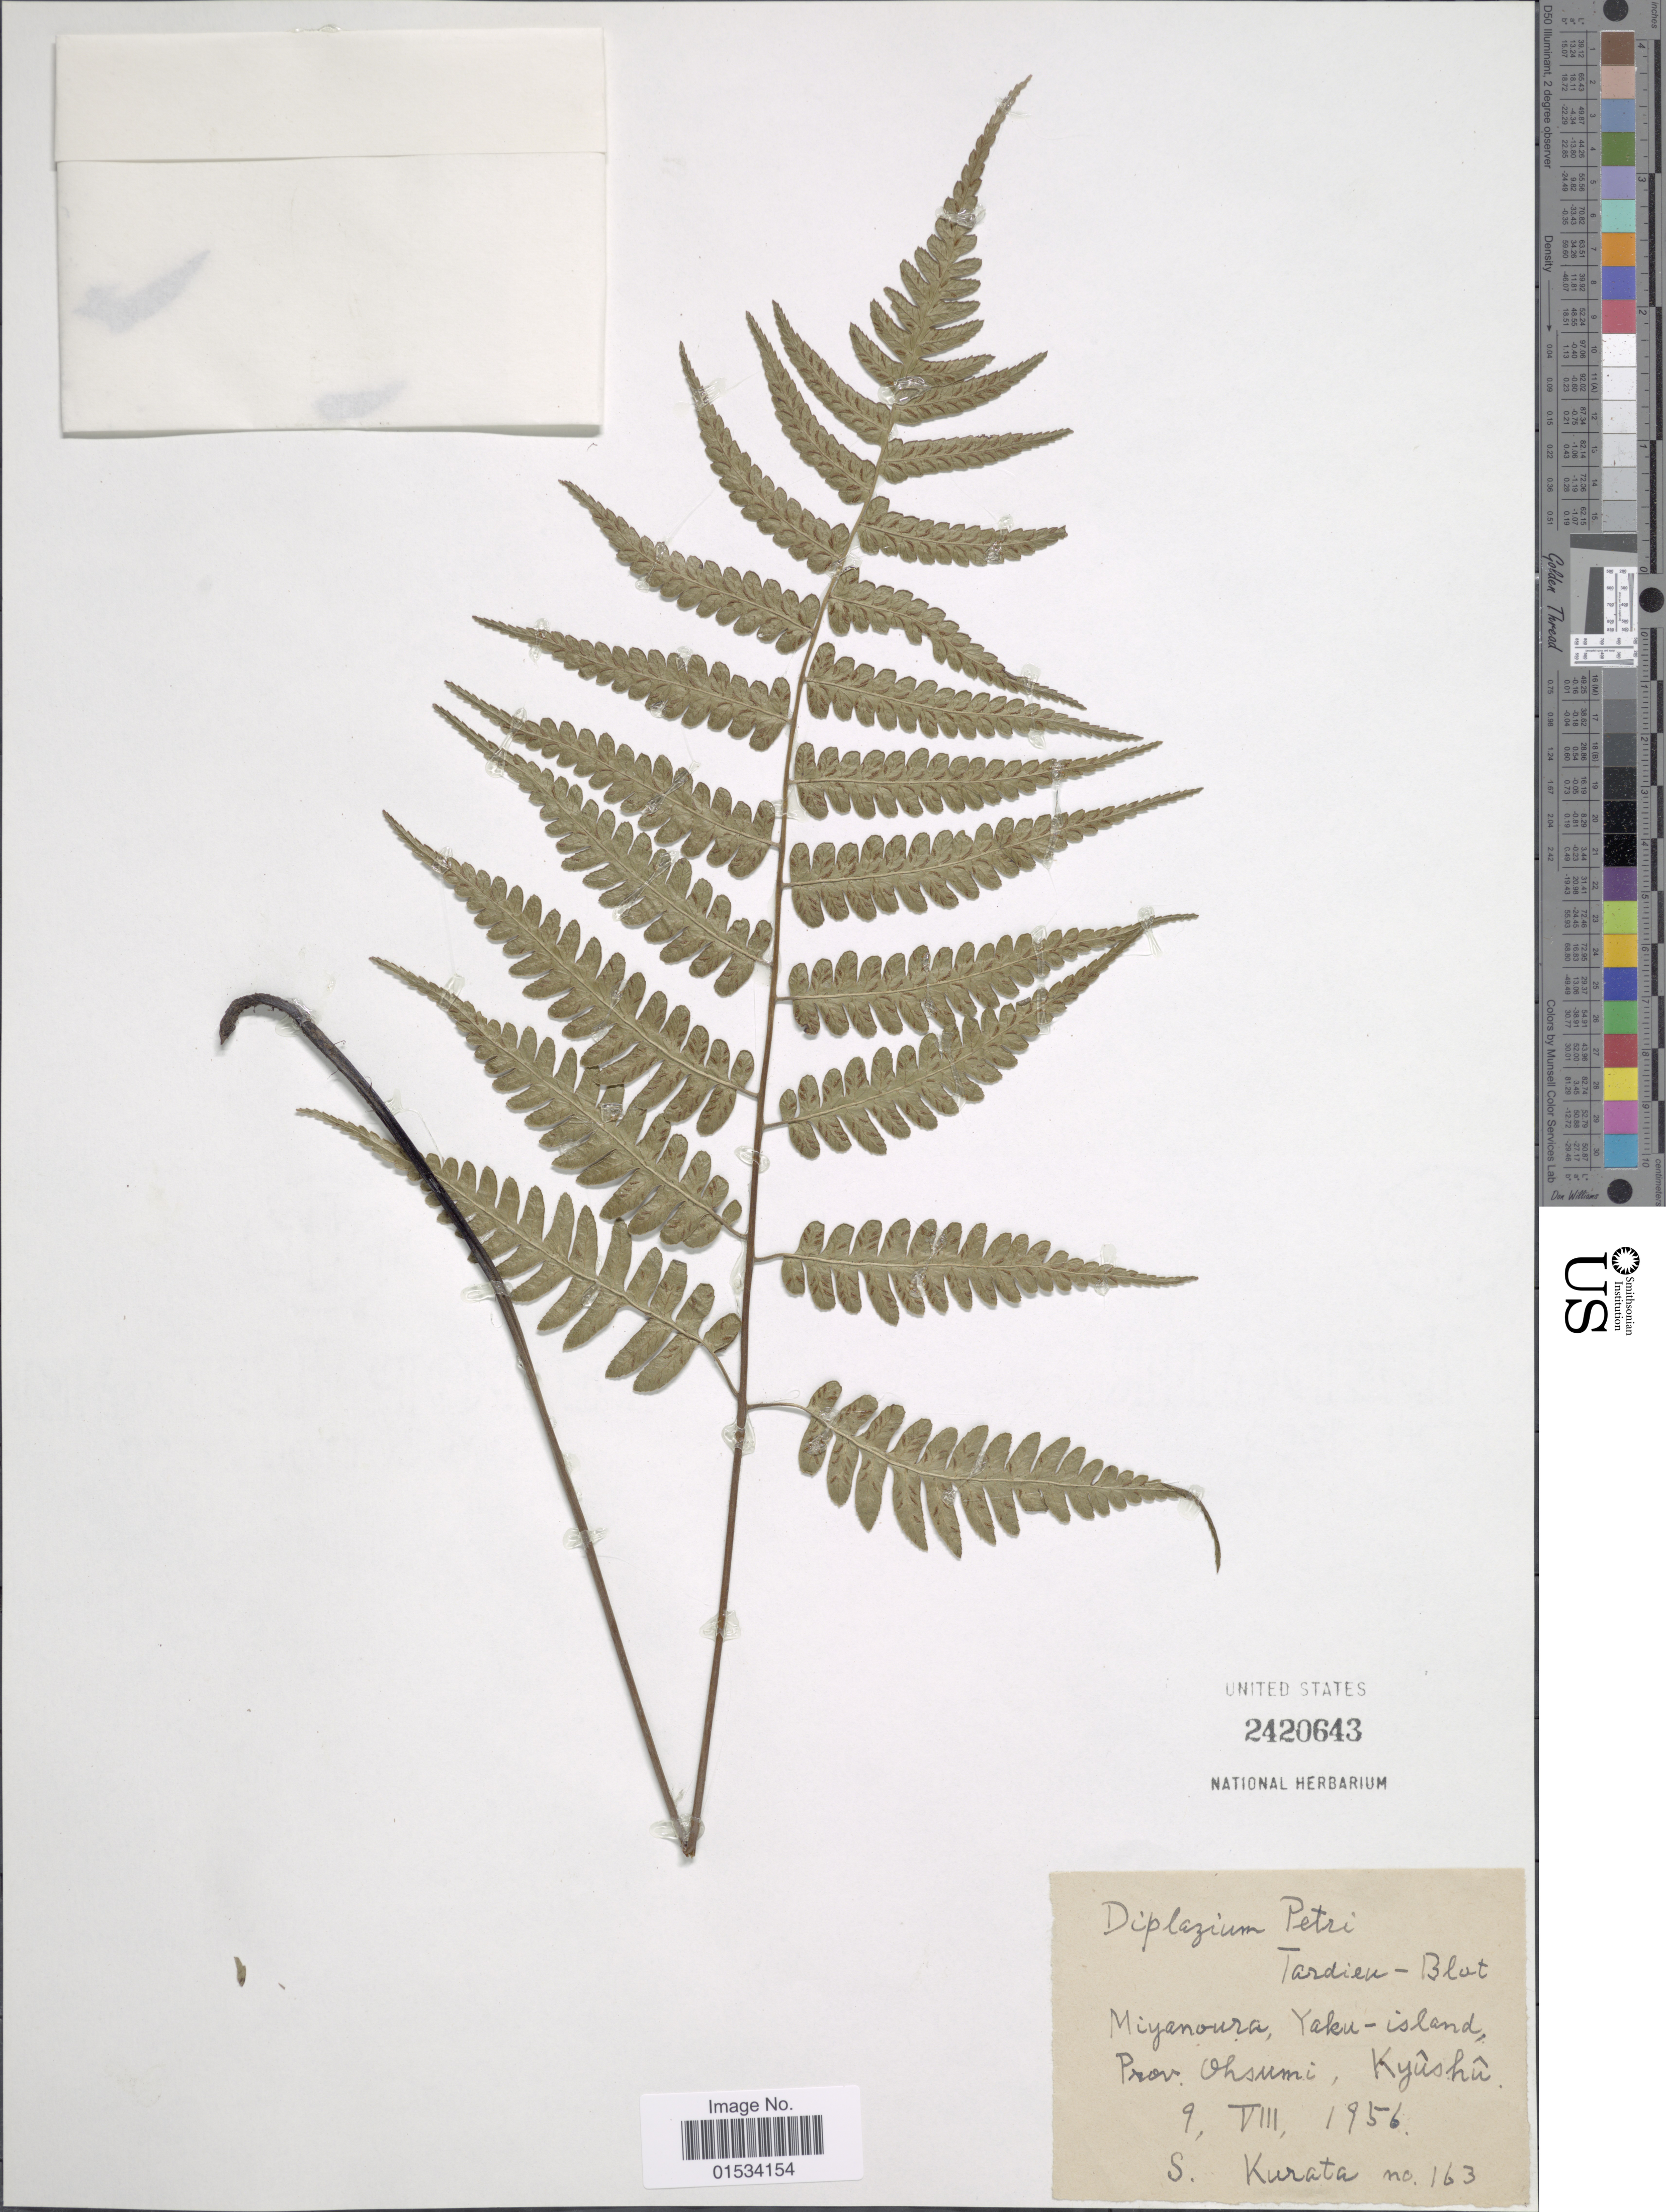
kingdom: Plantae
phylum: Tracheophyta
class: Polypodiopsida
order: Polypodiales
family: Athyriaceae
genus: Diplazium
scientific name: Diplazium petri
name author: Tardieu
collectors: Sa. Kurata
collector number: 163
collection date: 1956-08-09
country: Japan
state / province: Kagosima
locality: Miyanoura, Yaki-island, Prov. Ohsumi, Kyushu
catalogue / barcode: US 2420643